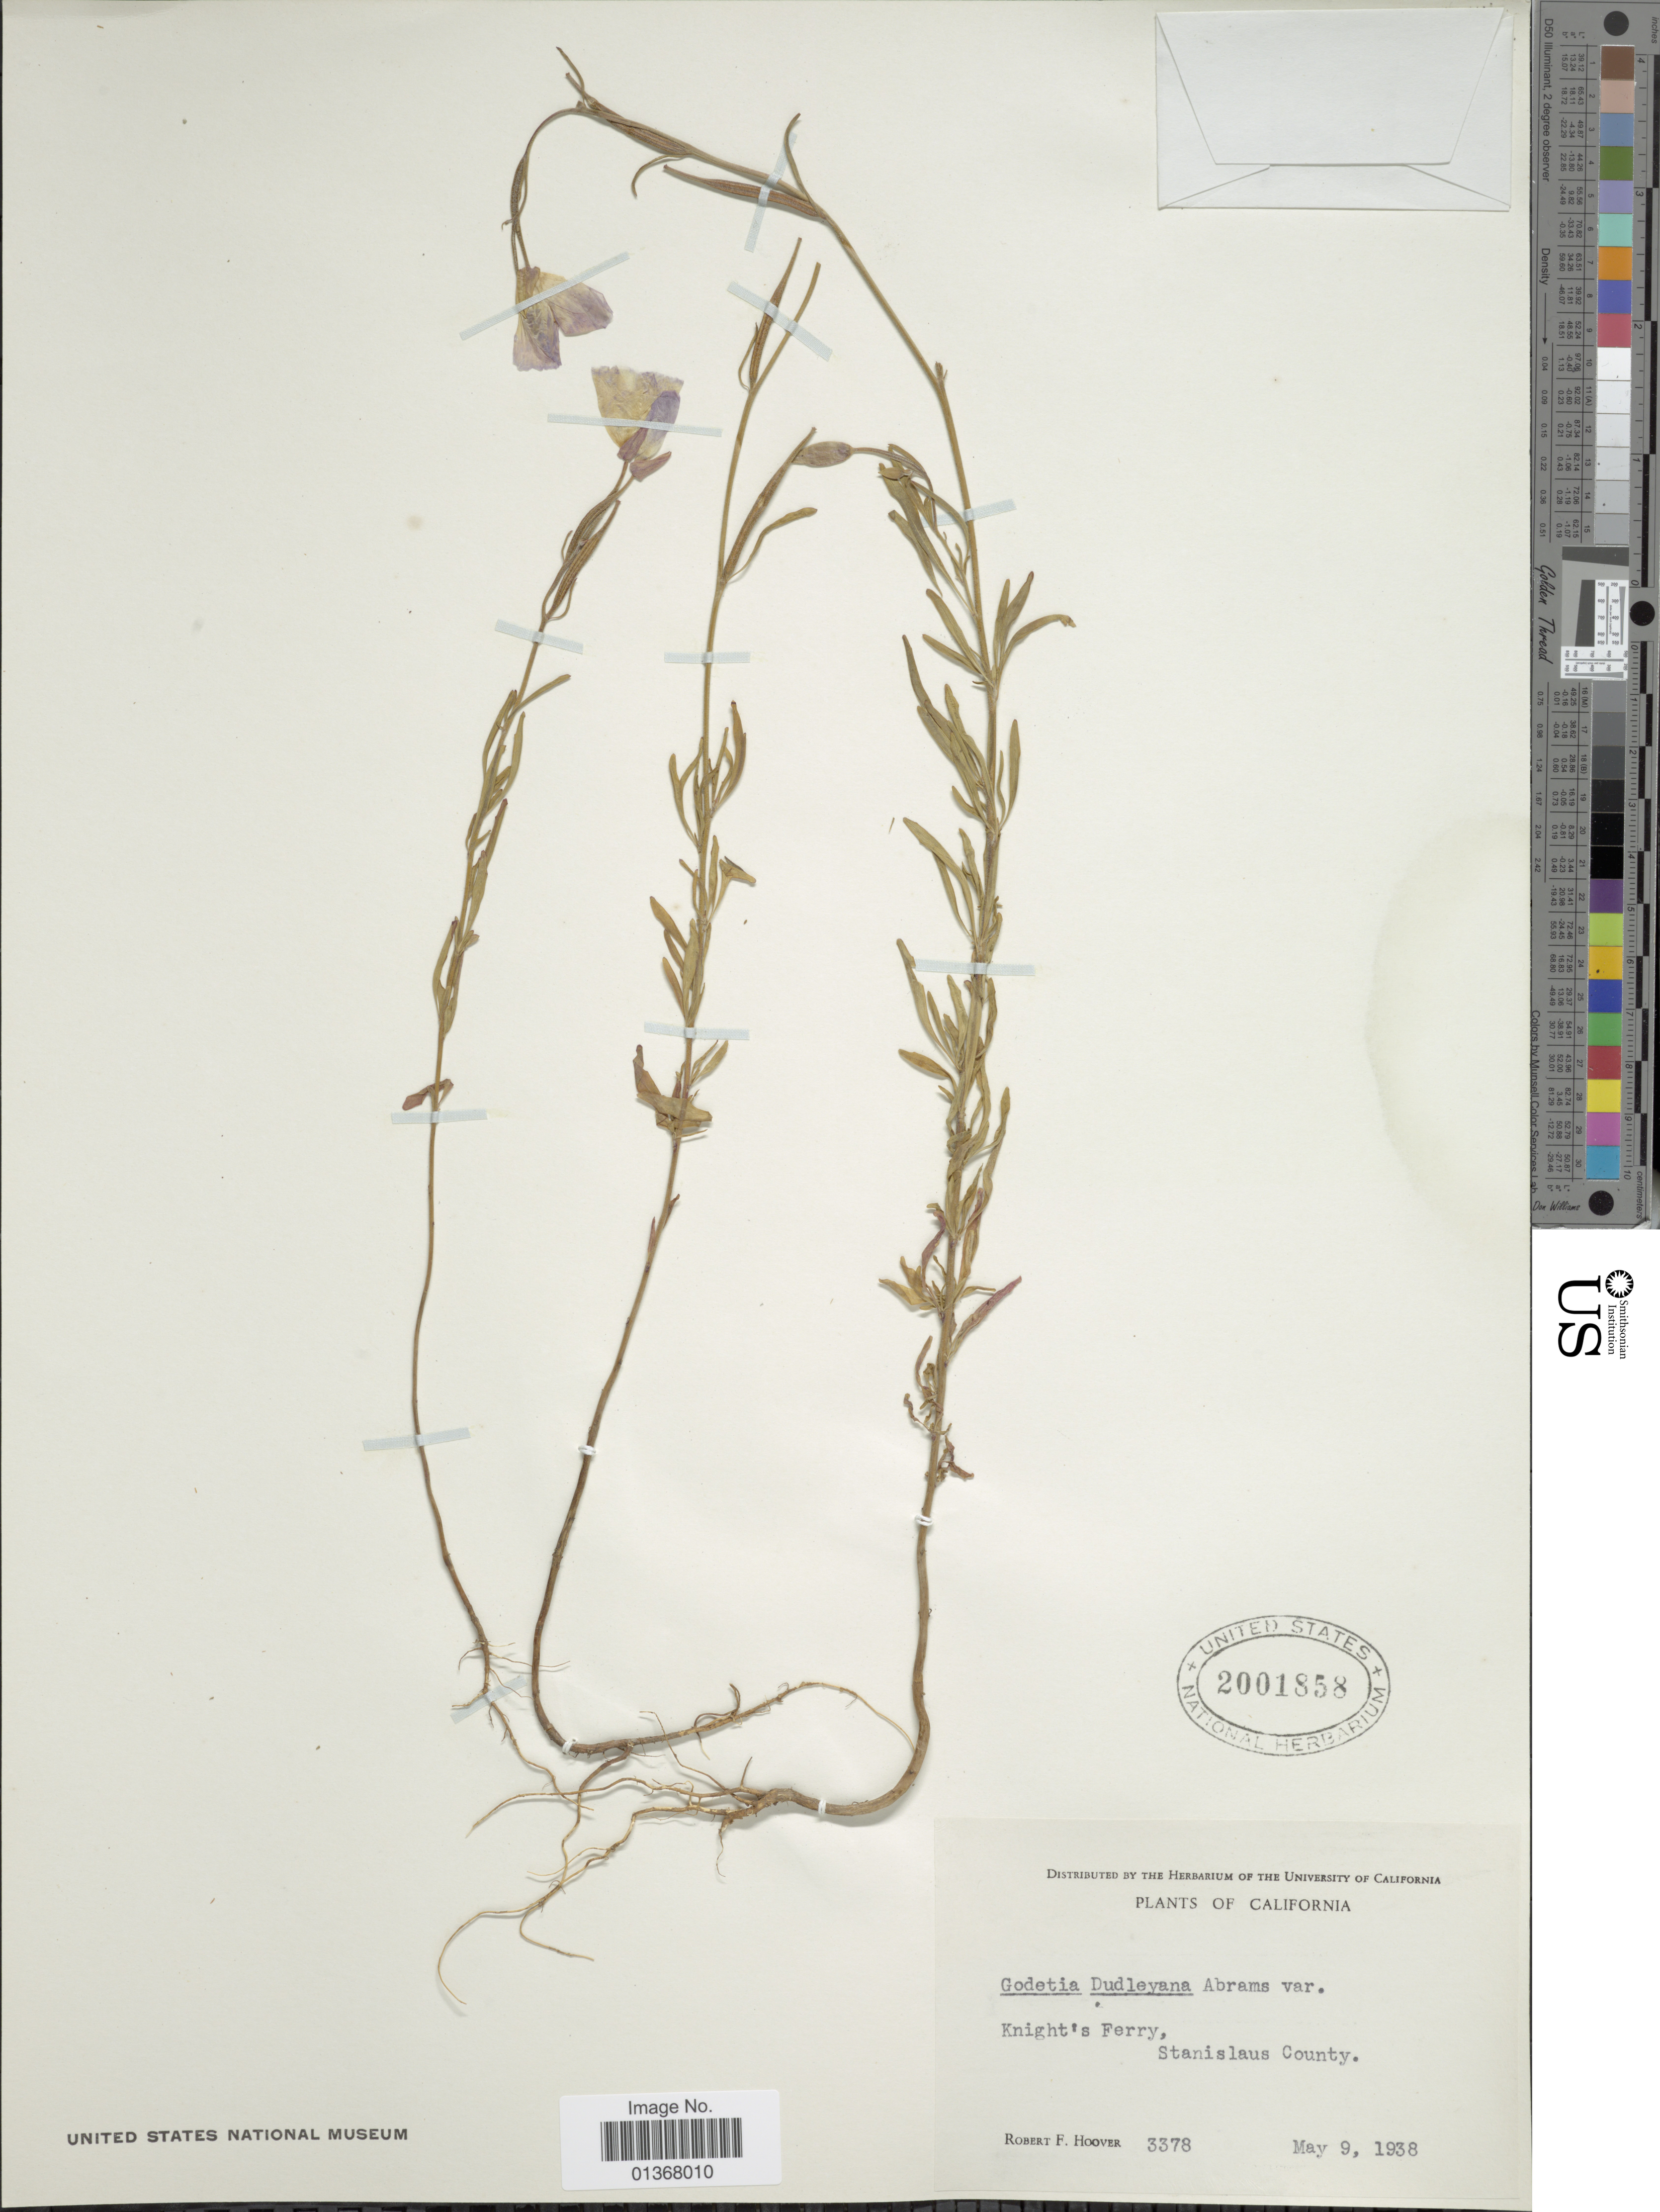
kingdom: Plantae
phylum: Tracheophyta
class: Magnoliopsida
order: Myrtales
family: Onagraceae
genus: Clarkia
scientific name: Clarkia dudleyana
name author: (Abrams) J.F. Macbr.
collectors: R. F. Hoover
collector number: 3378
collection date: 1938-05-09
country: United States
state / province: California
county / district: Stanislaus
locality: Knight's Ferry, Stanislaus County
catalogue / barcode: US 2001858